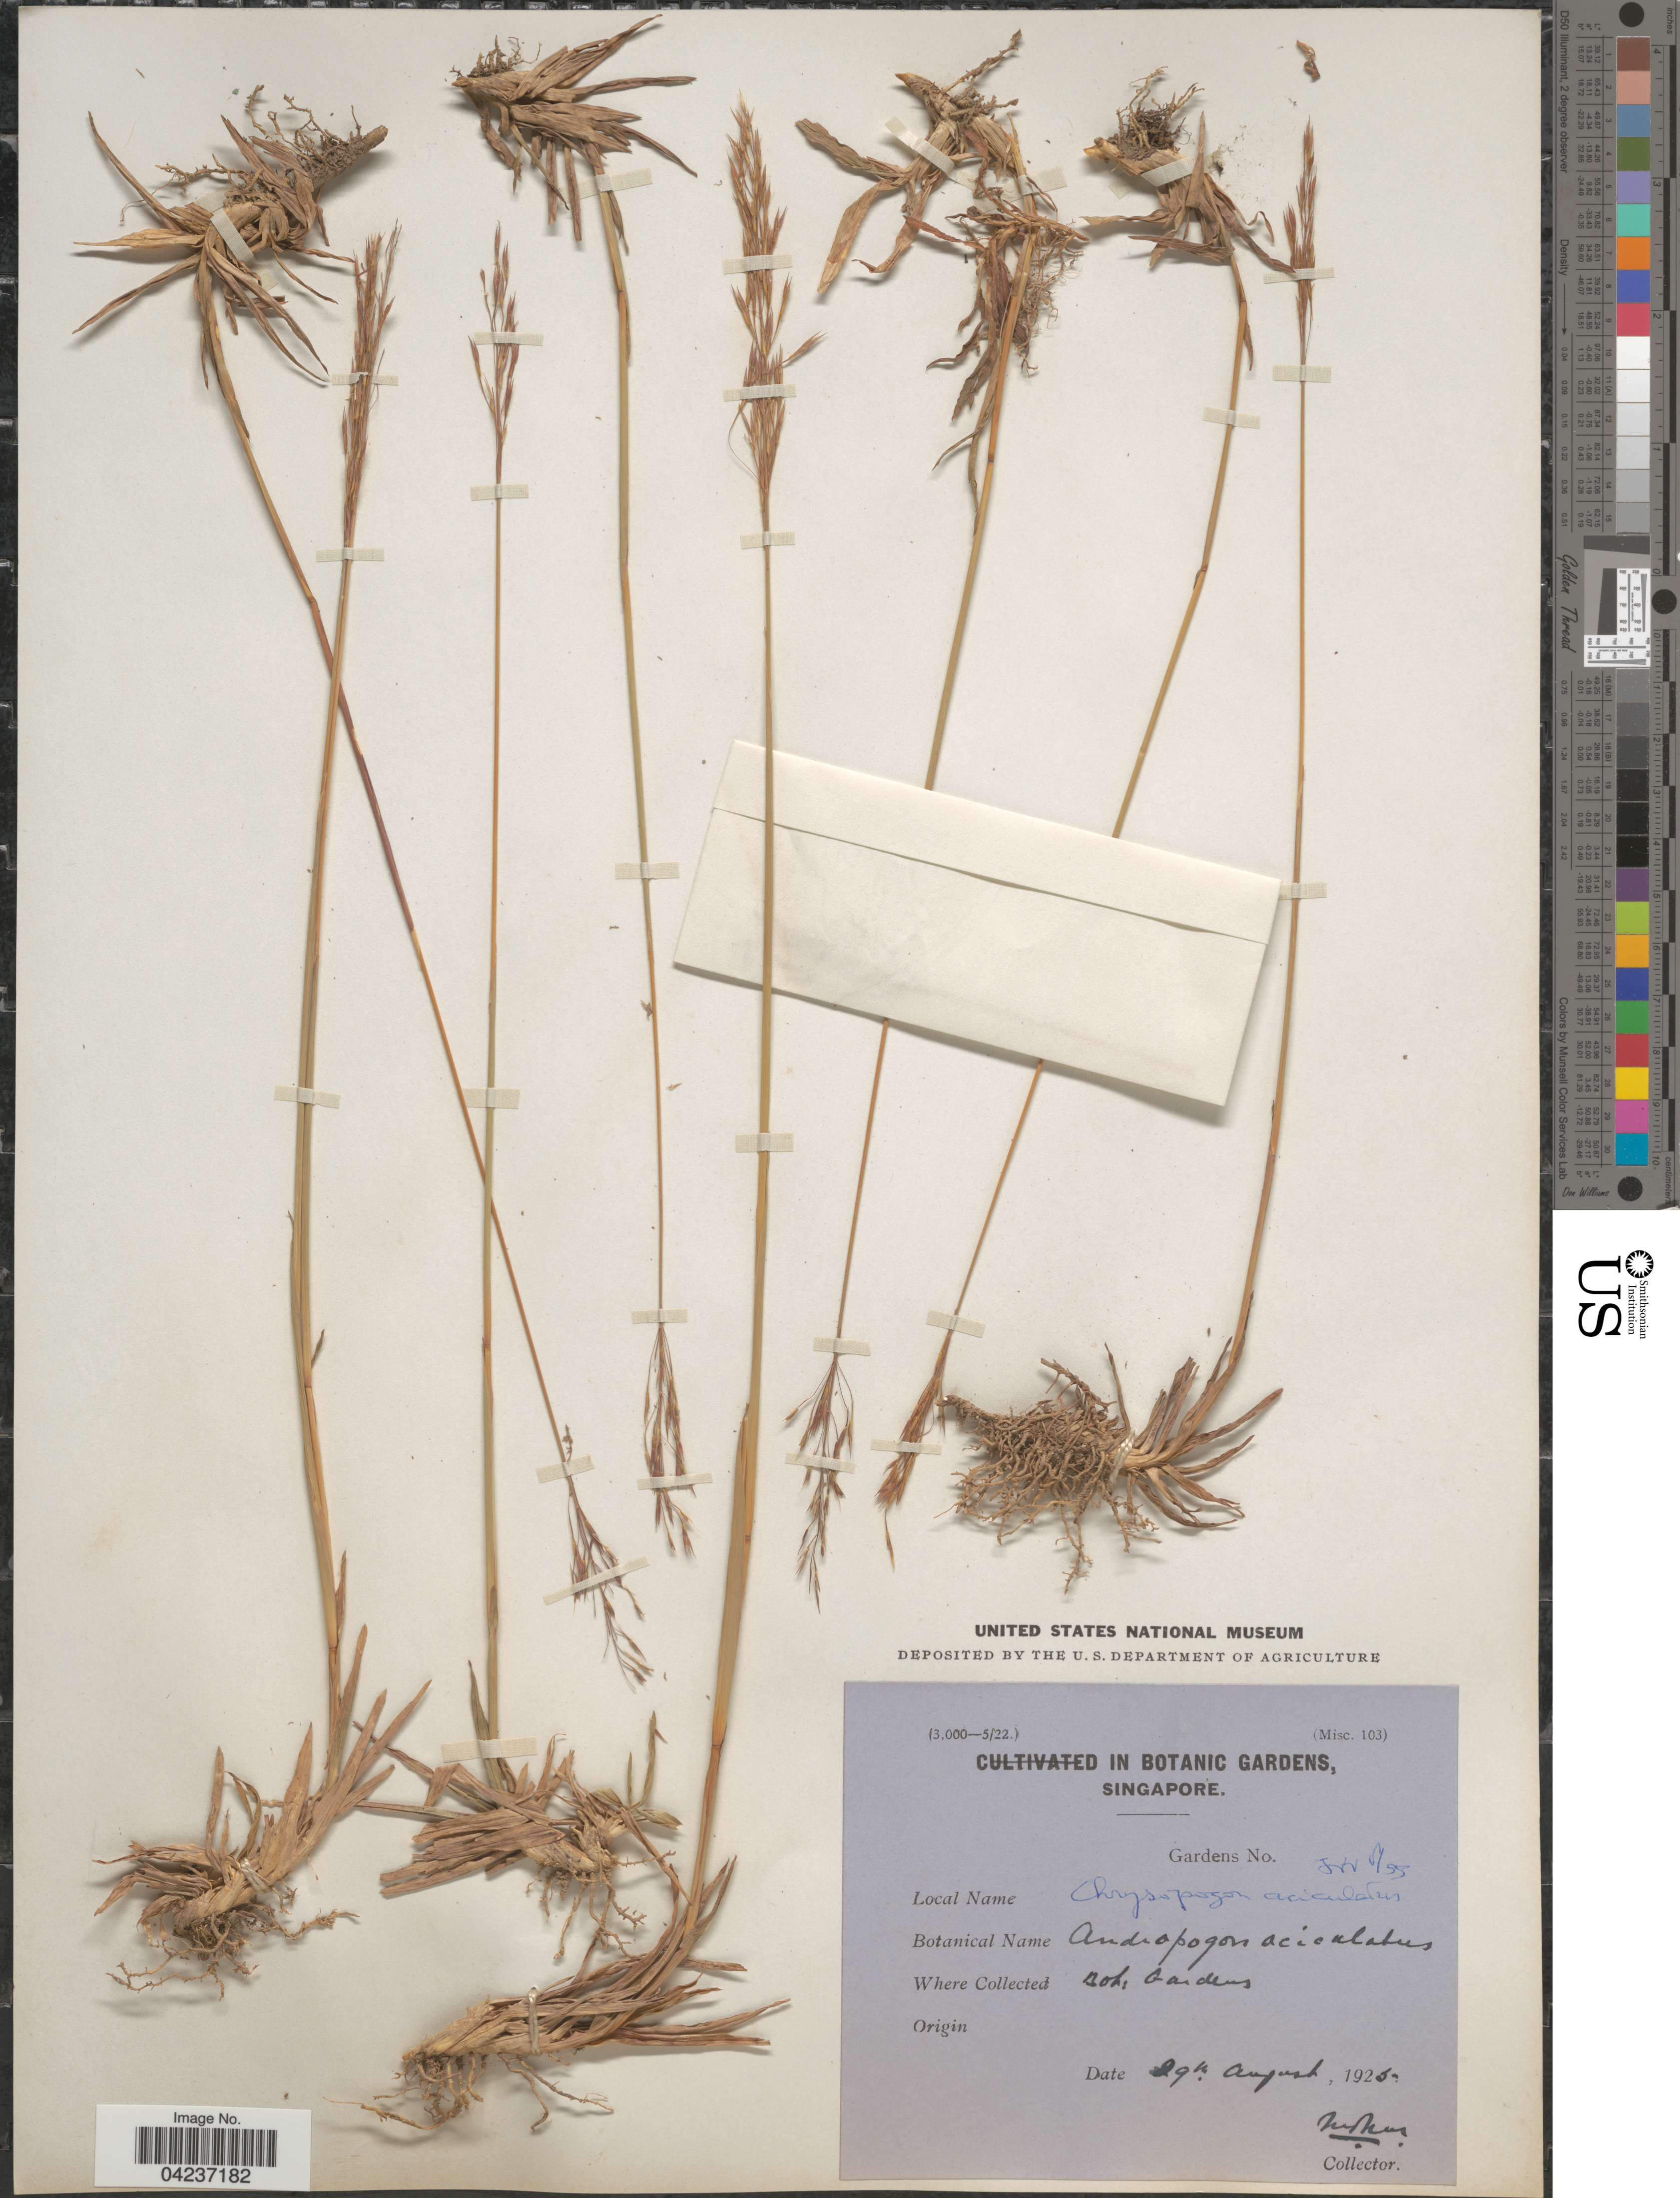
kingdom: Plantae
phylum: Tracheophyta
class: Liliopsida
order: Poales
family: Poaceae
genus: Chrysopogon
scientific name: Chrysopogon aciculatus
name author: (Retz.) Trin.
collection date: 1925-08-29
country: Singapore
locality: Bot. Gardens.